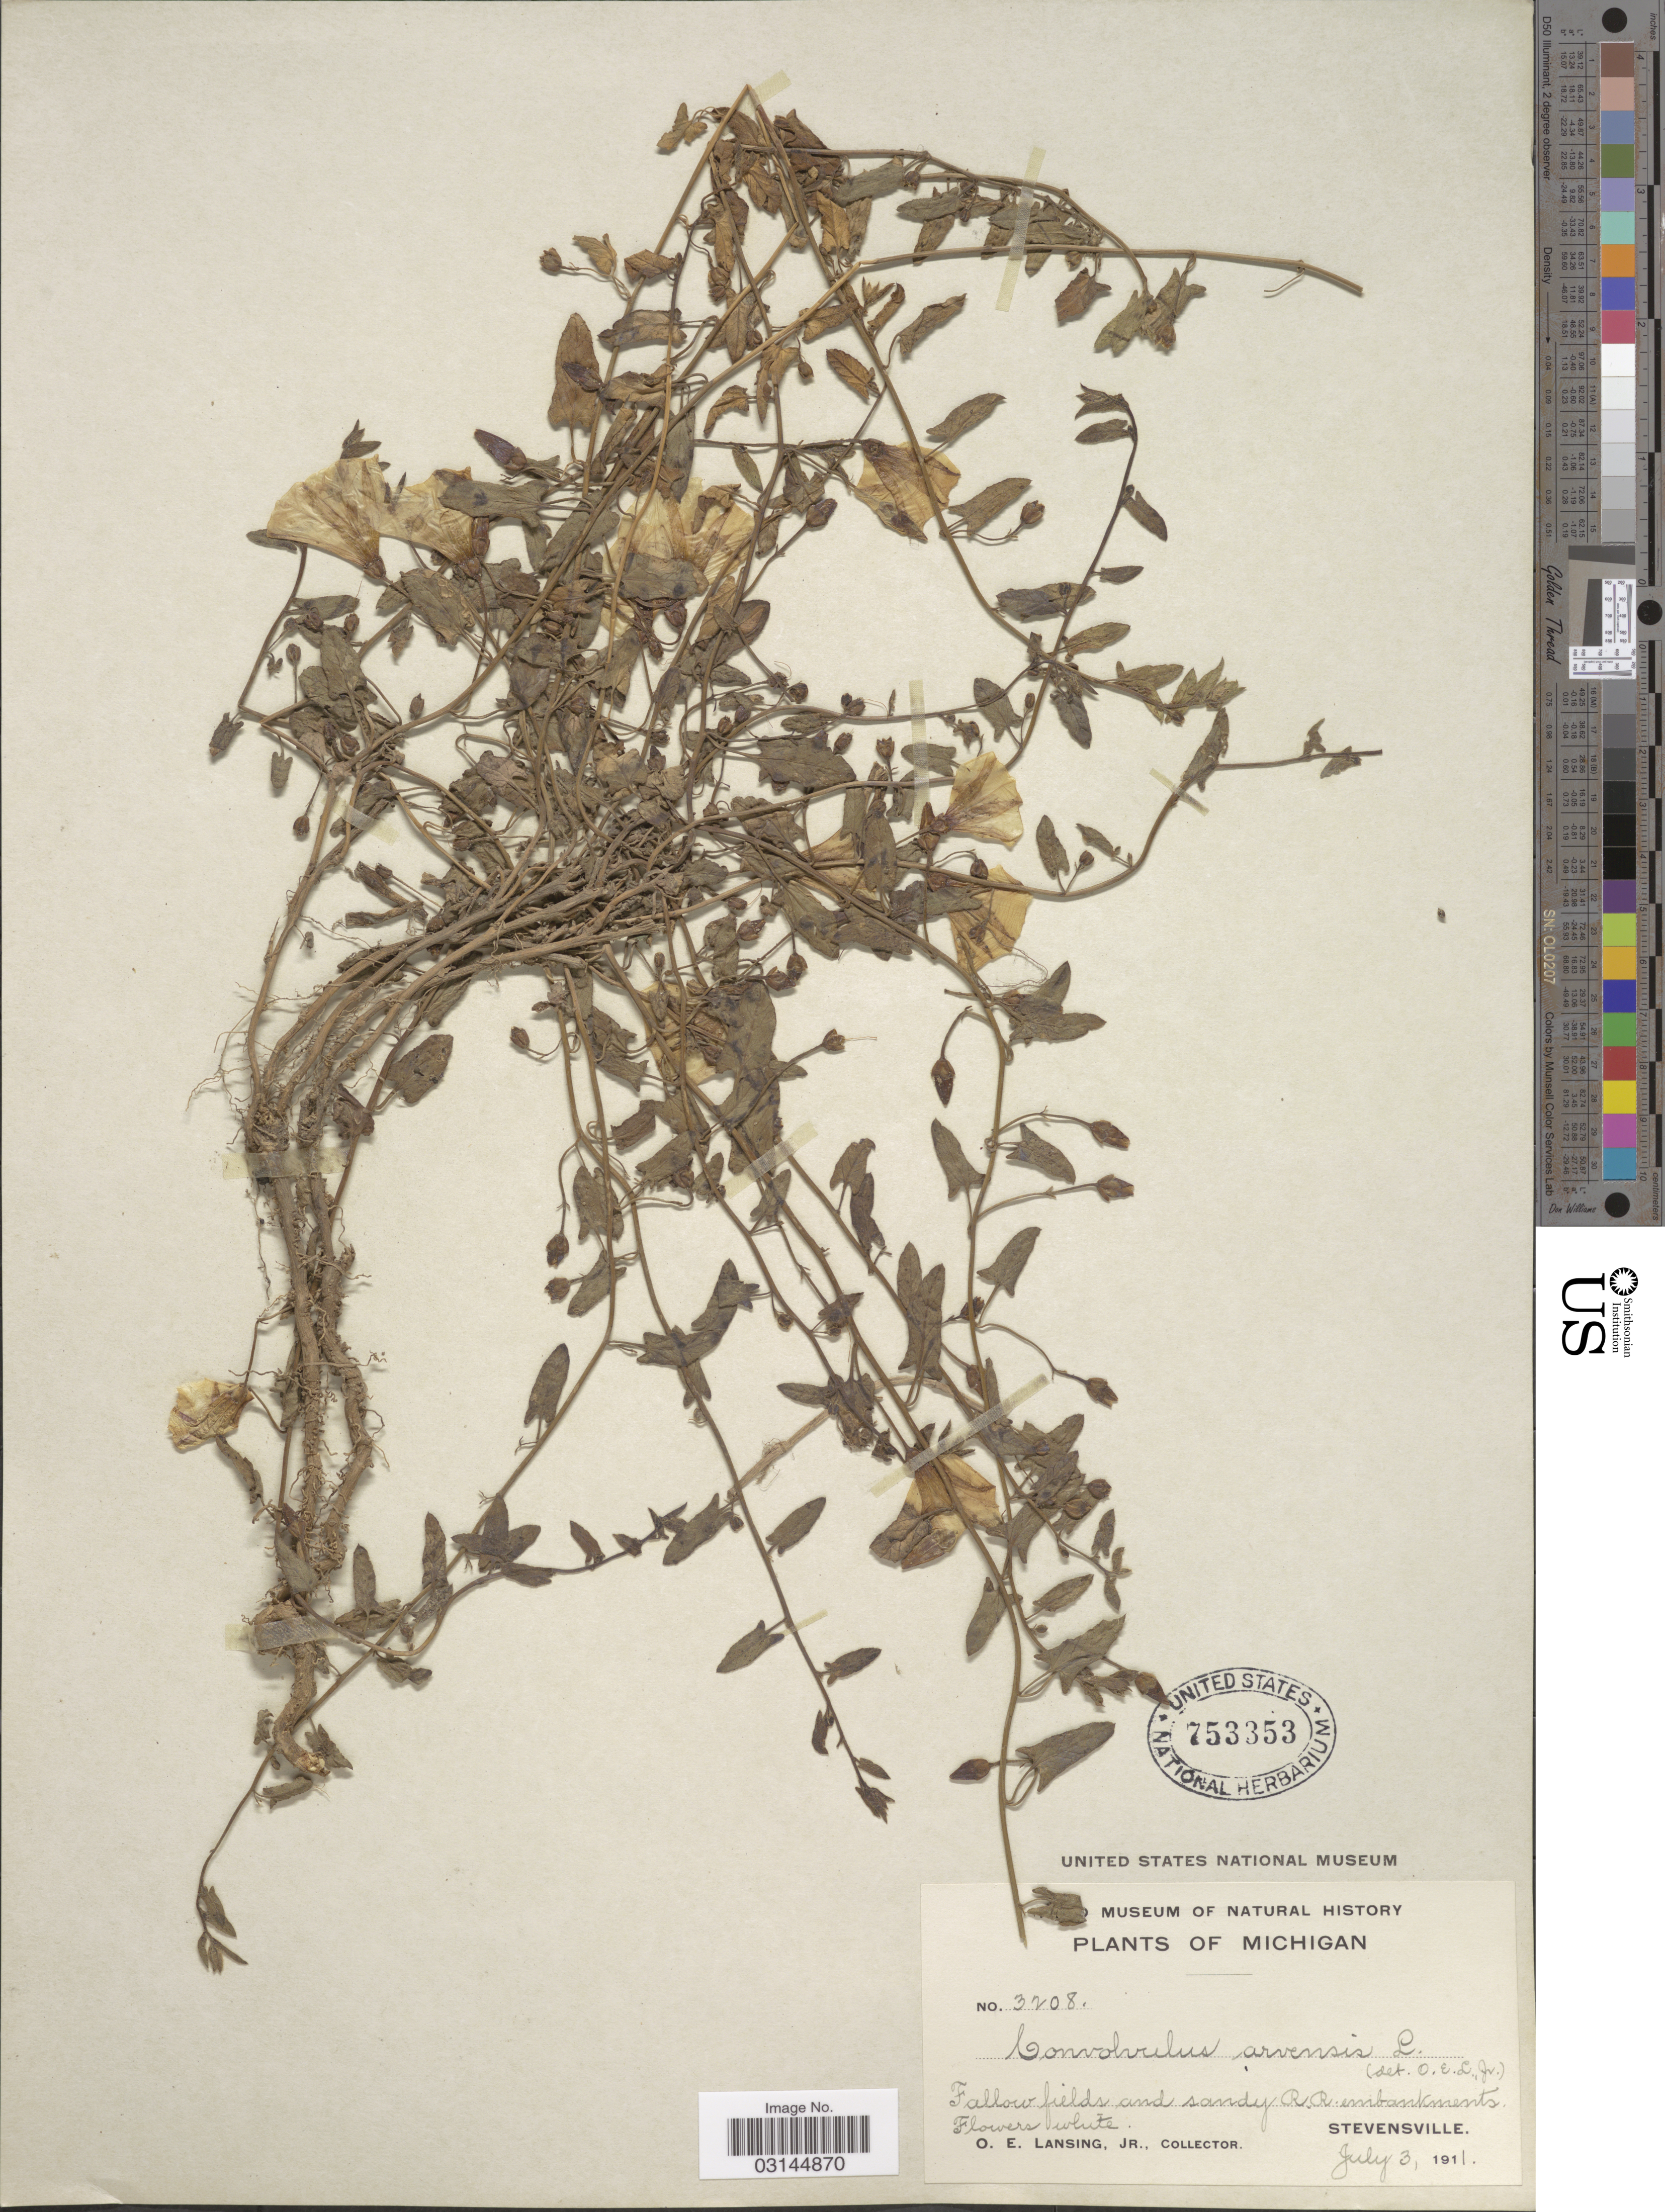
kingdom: Plantae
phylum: Tracheophyta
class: Magnoliopsida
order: Solanales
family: Convolvulaceae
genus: Convolvulus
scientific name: Convolvulus arvensis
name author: L.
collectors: O. Lansing Jr.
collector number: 3208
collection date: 1911-07-03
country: United States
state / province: Michigan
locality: Fallow fields and sandy R.R. embankments, Stevensville.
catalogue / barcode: US 753353